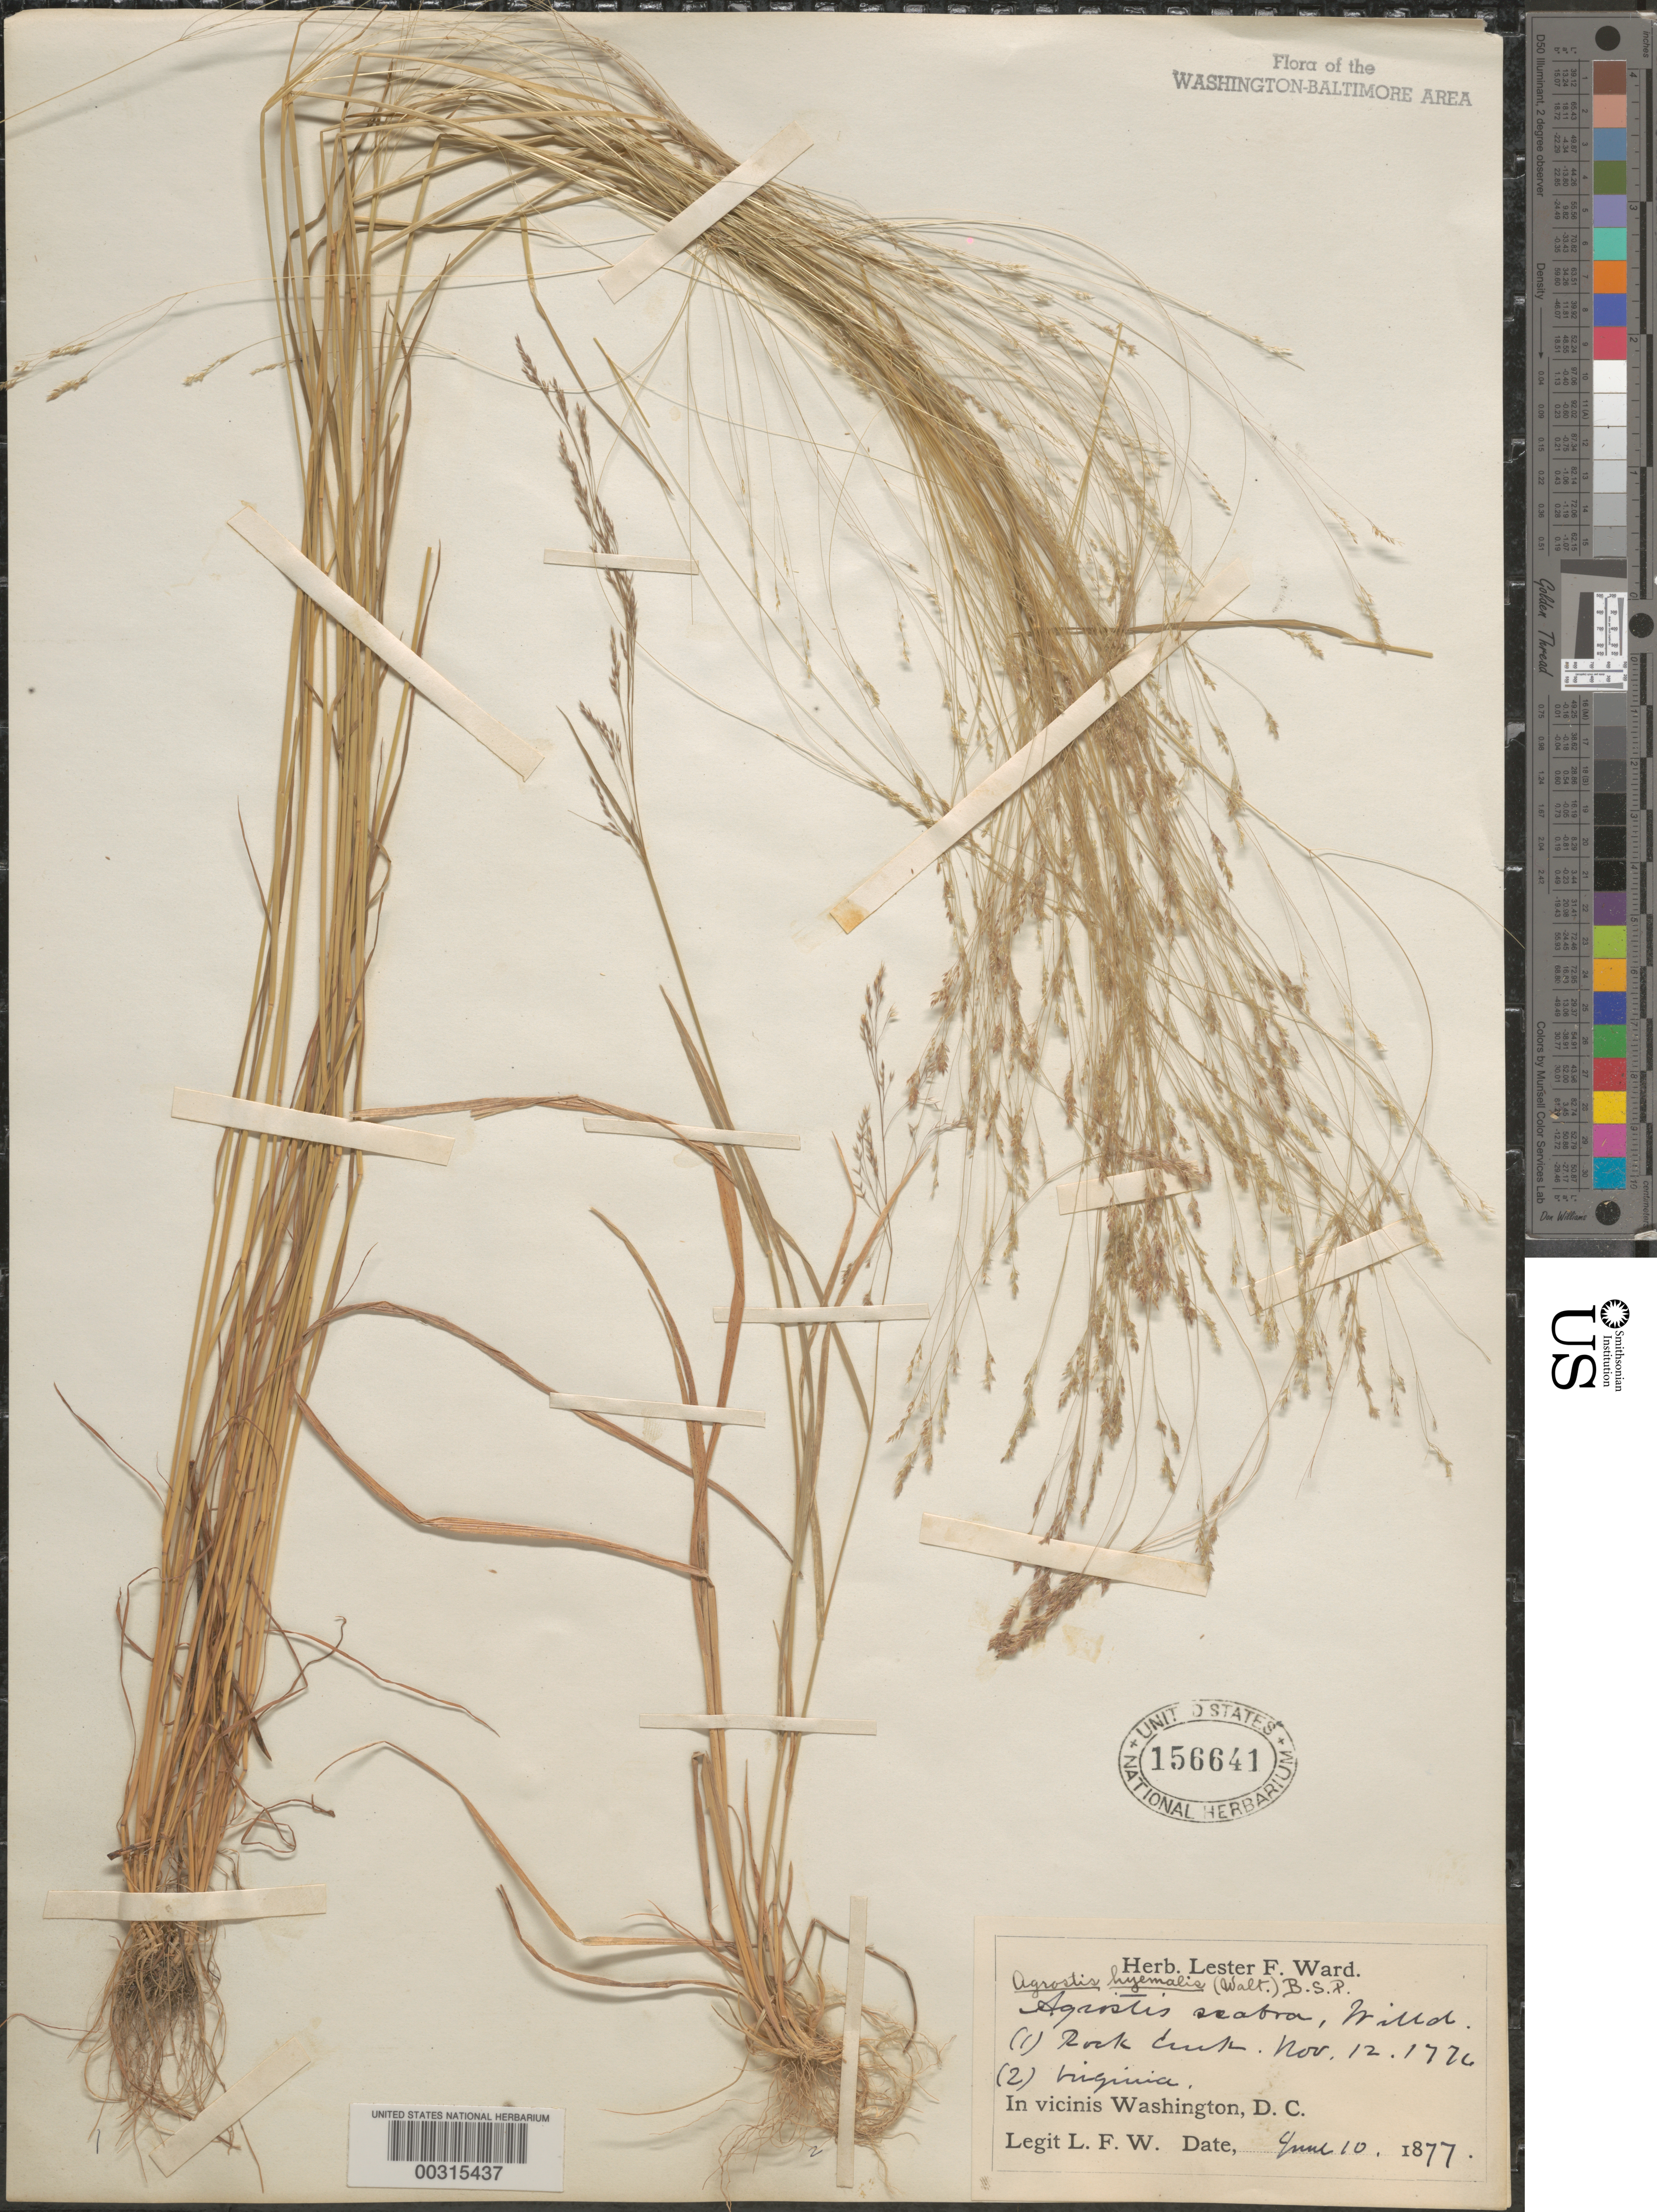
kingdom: Plantae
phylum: Tracheophyta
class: Liliopsida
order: Poales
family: Poaceae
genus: Agrostis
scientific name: Agrostis hyemalis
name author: (Walter) Britton et al.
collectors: L. F. Ward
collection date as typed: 12 Nov 1876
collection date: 1876-11-12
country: United States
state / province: District of Columbia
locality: Rock Creek Rock Creek Park and Vicinity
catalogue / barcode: US 156641